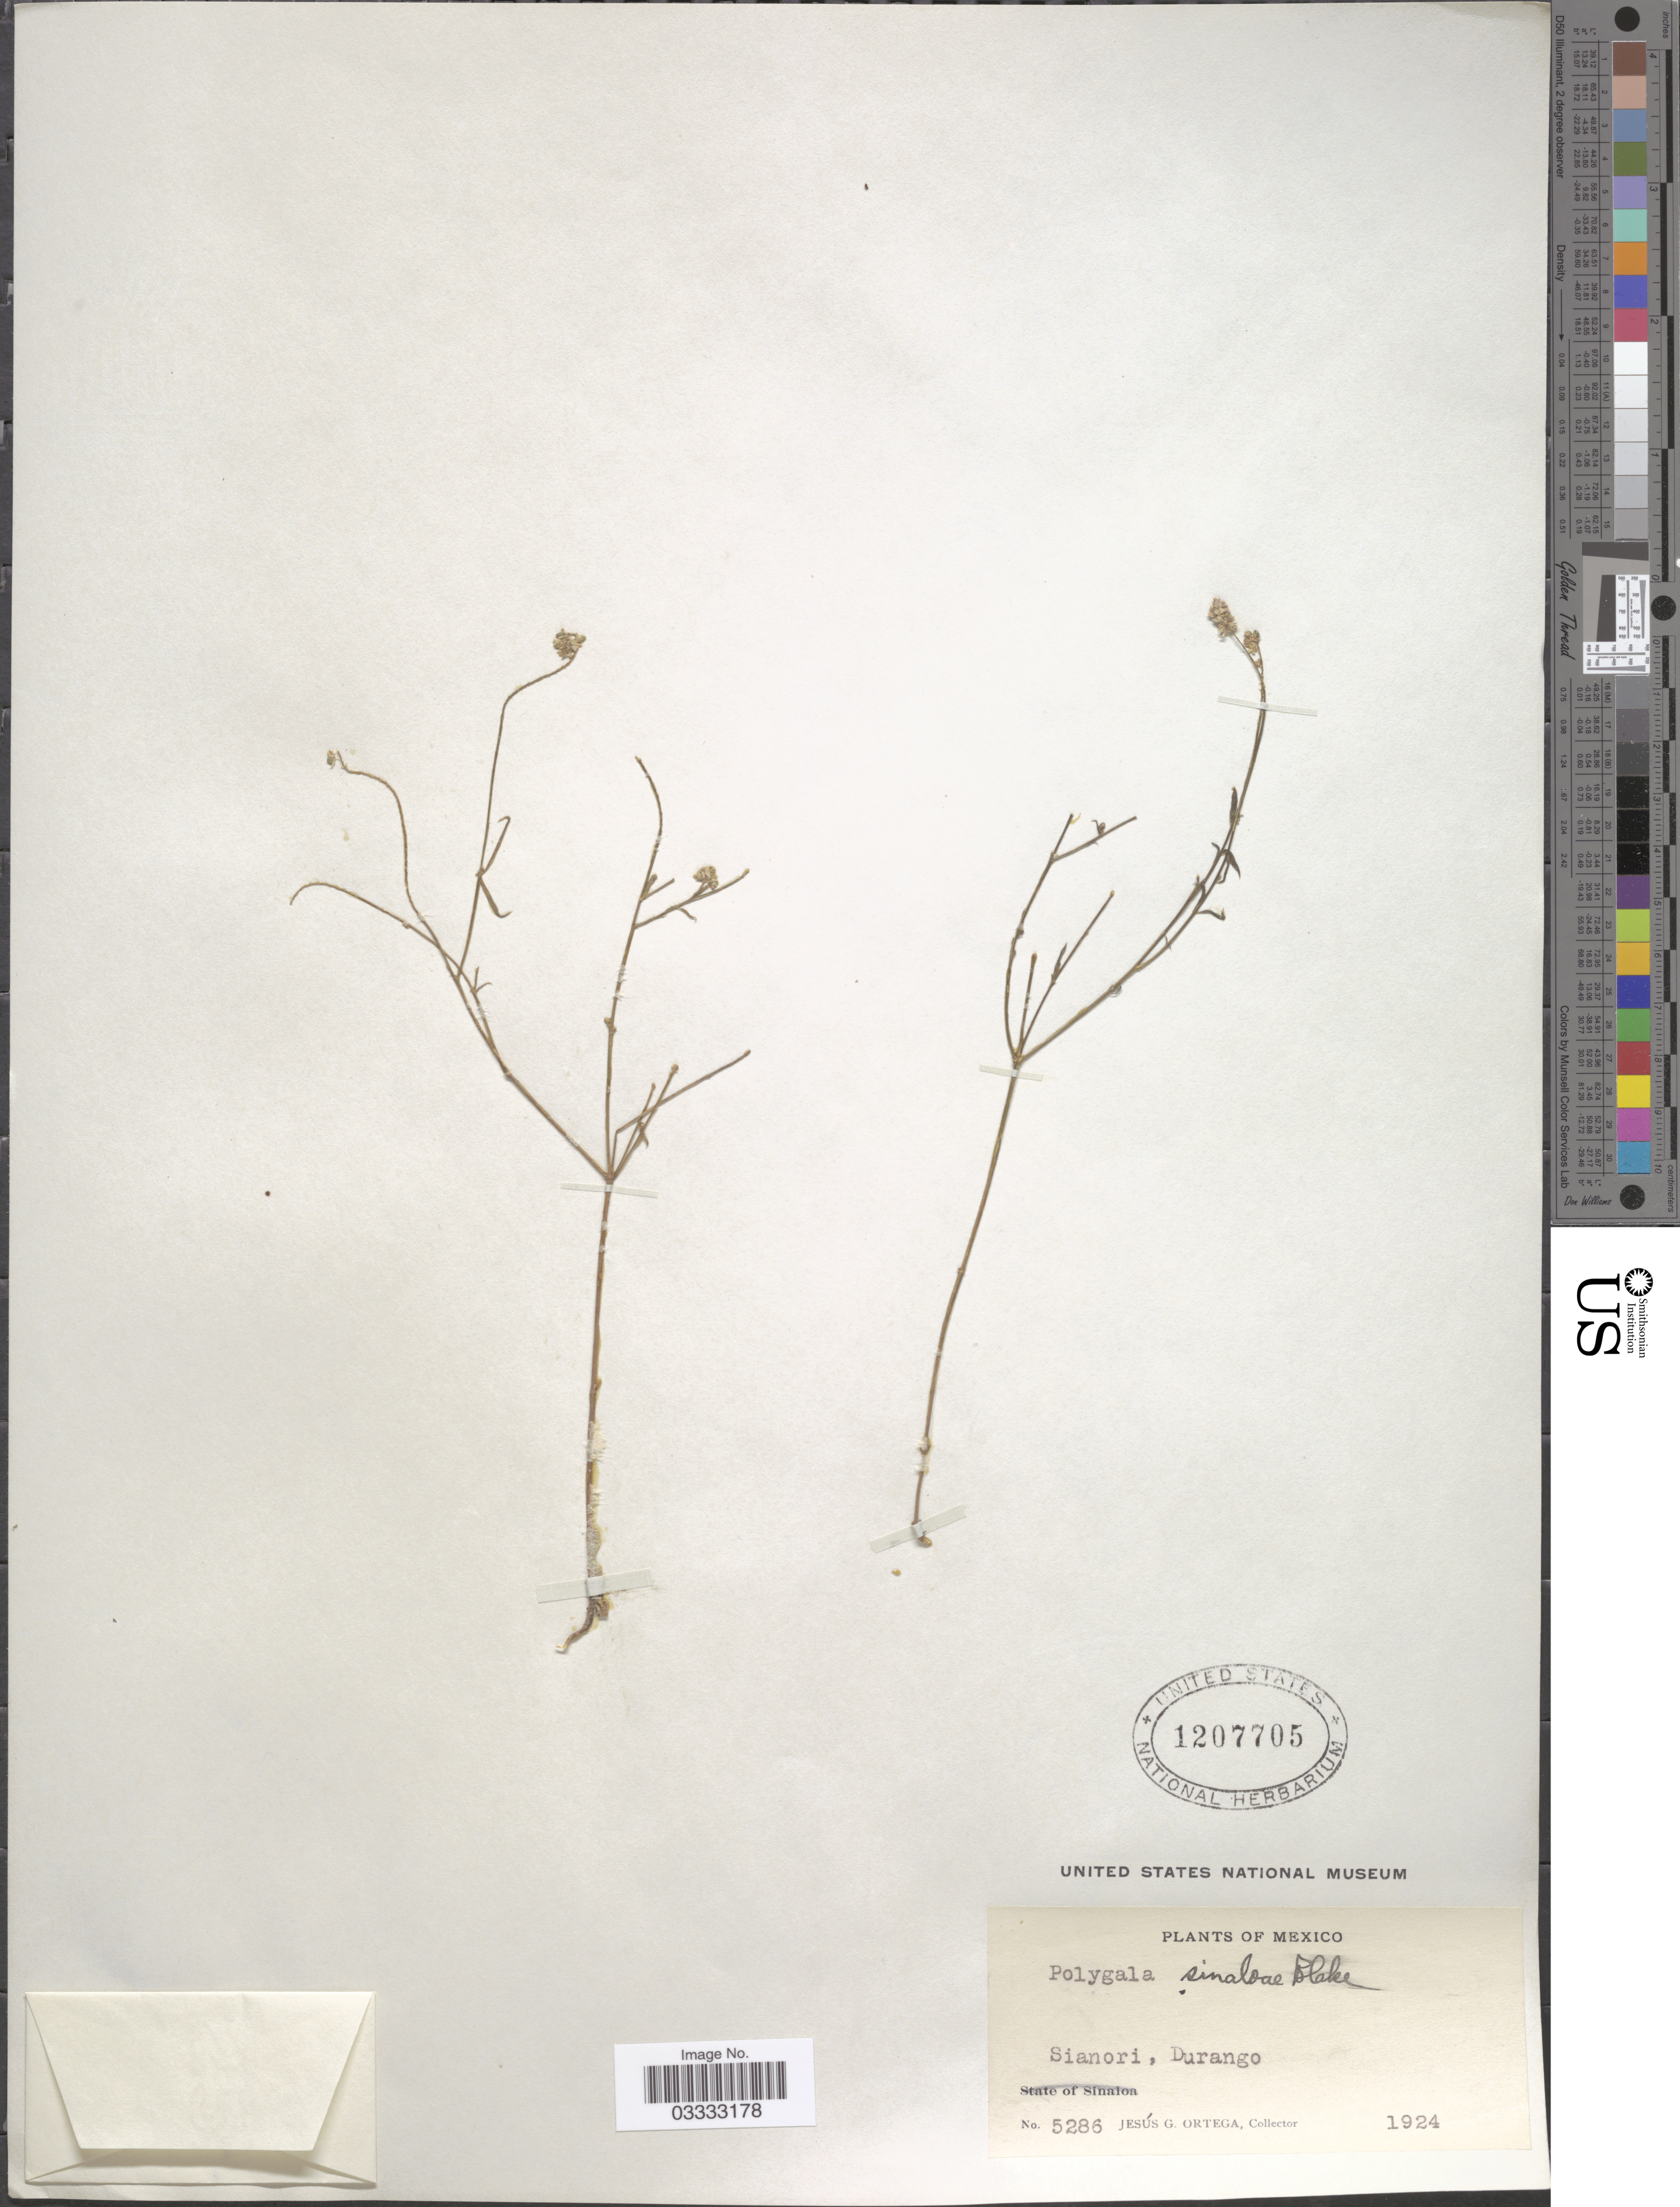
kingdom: Plantae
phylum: Tracheophyta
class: Magnoliopsida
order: Fabales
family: Polygalaceae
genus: Polygala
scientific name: Polygala sinaloae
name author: S.F. Blake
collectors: J. Ortega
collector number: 5286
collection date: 1924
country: Mexico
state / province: Durango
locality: Sianori.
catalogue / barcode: US 1207705